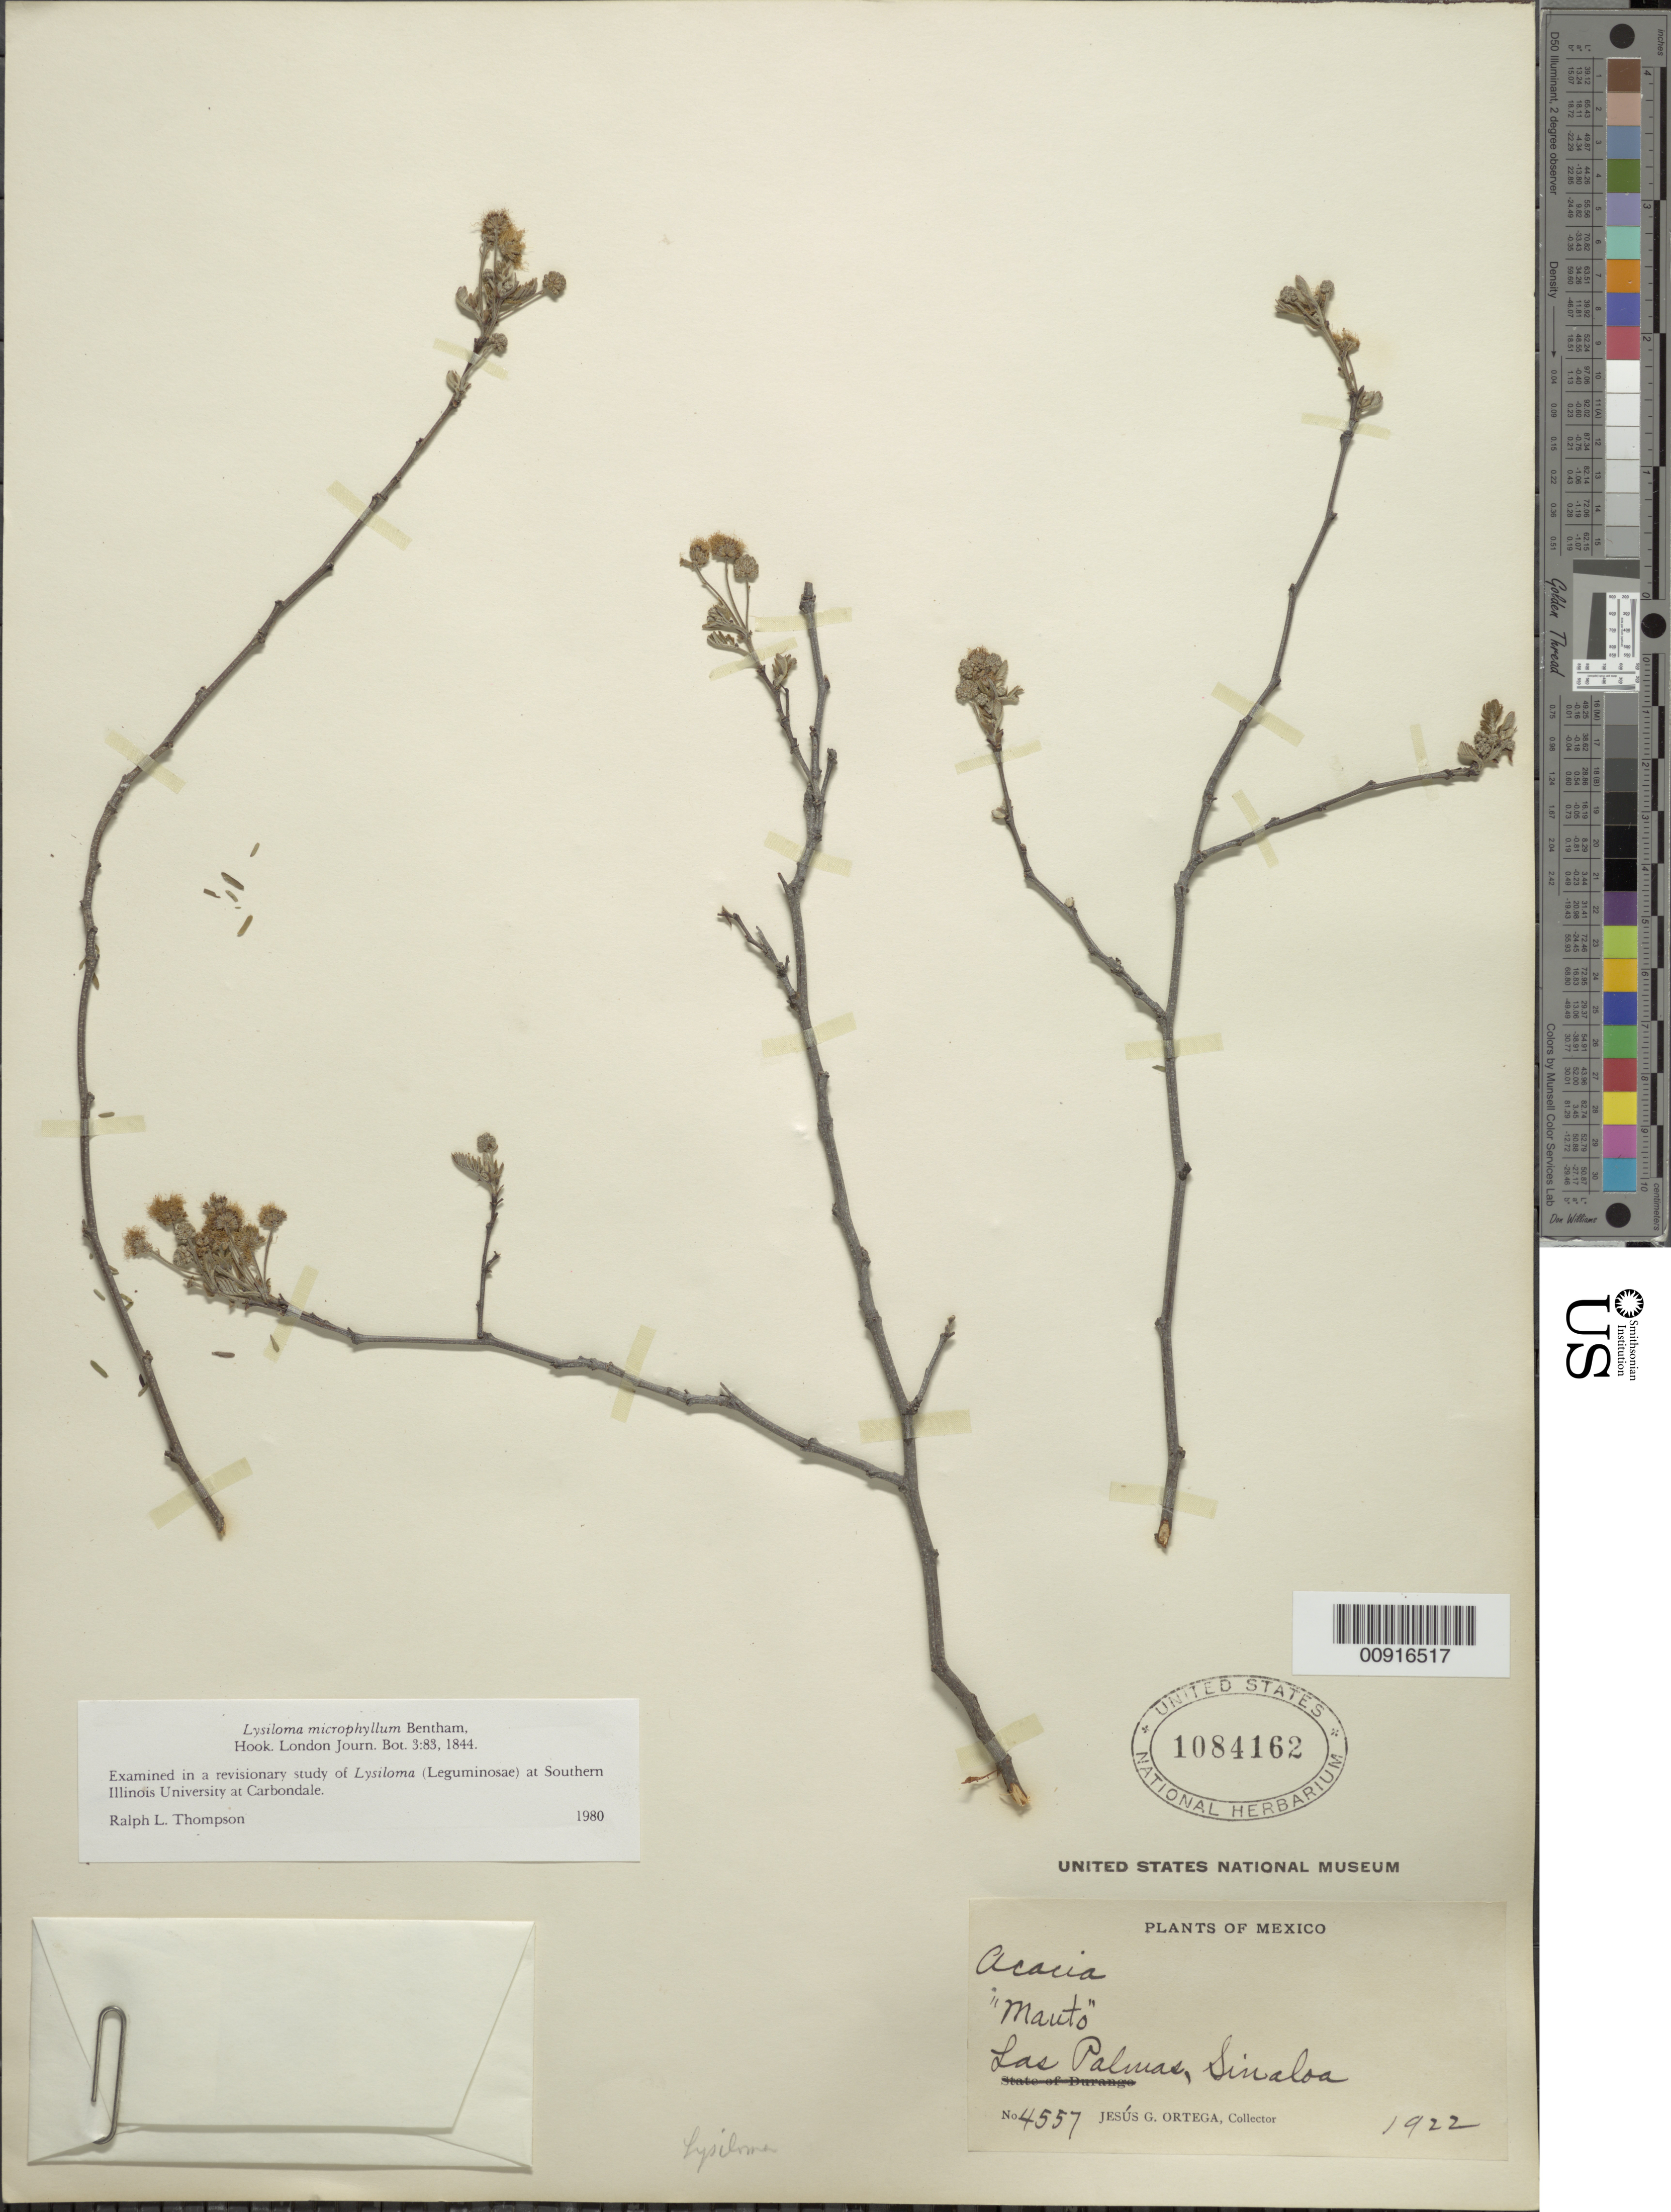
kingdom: Plantae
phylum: Tracheophyta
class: Magnoliopsida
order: Fabales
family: Fabaceae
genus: Lysiloma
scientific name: Lysiloma microphyllum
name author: Benth.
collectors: J. Ortega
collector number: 4557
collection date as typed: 1922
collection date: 1922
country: Mexico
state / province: Sinaloa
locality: Las Palmas, Sinaloa.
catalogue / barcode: US 1084162